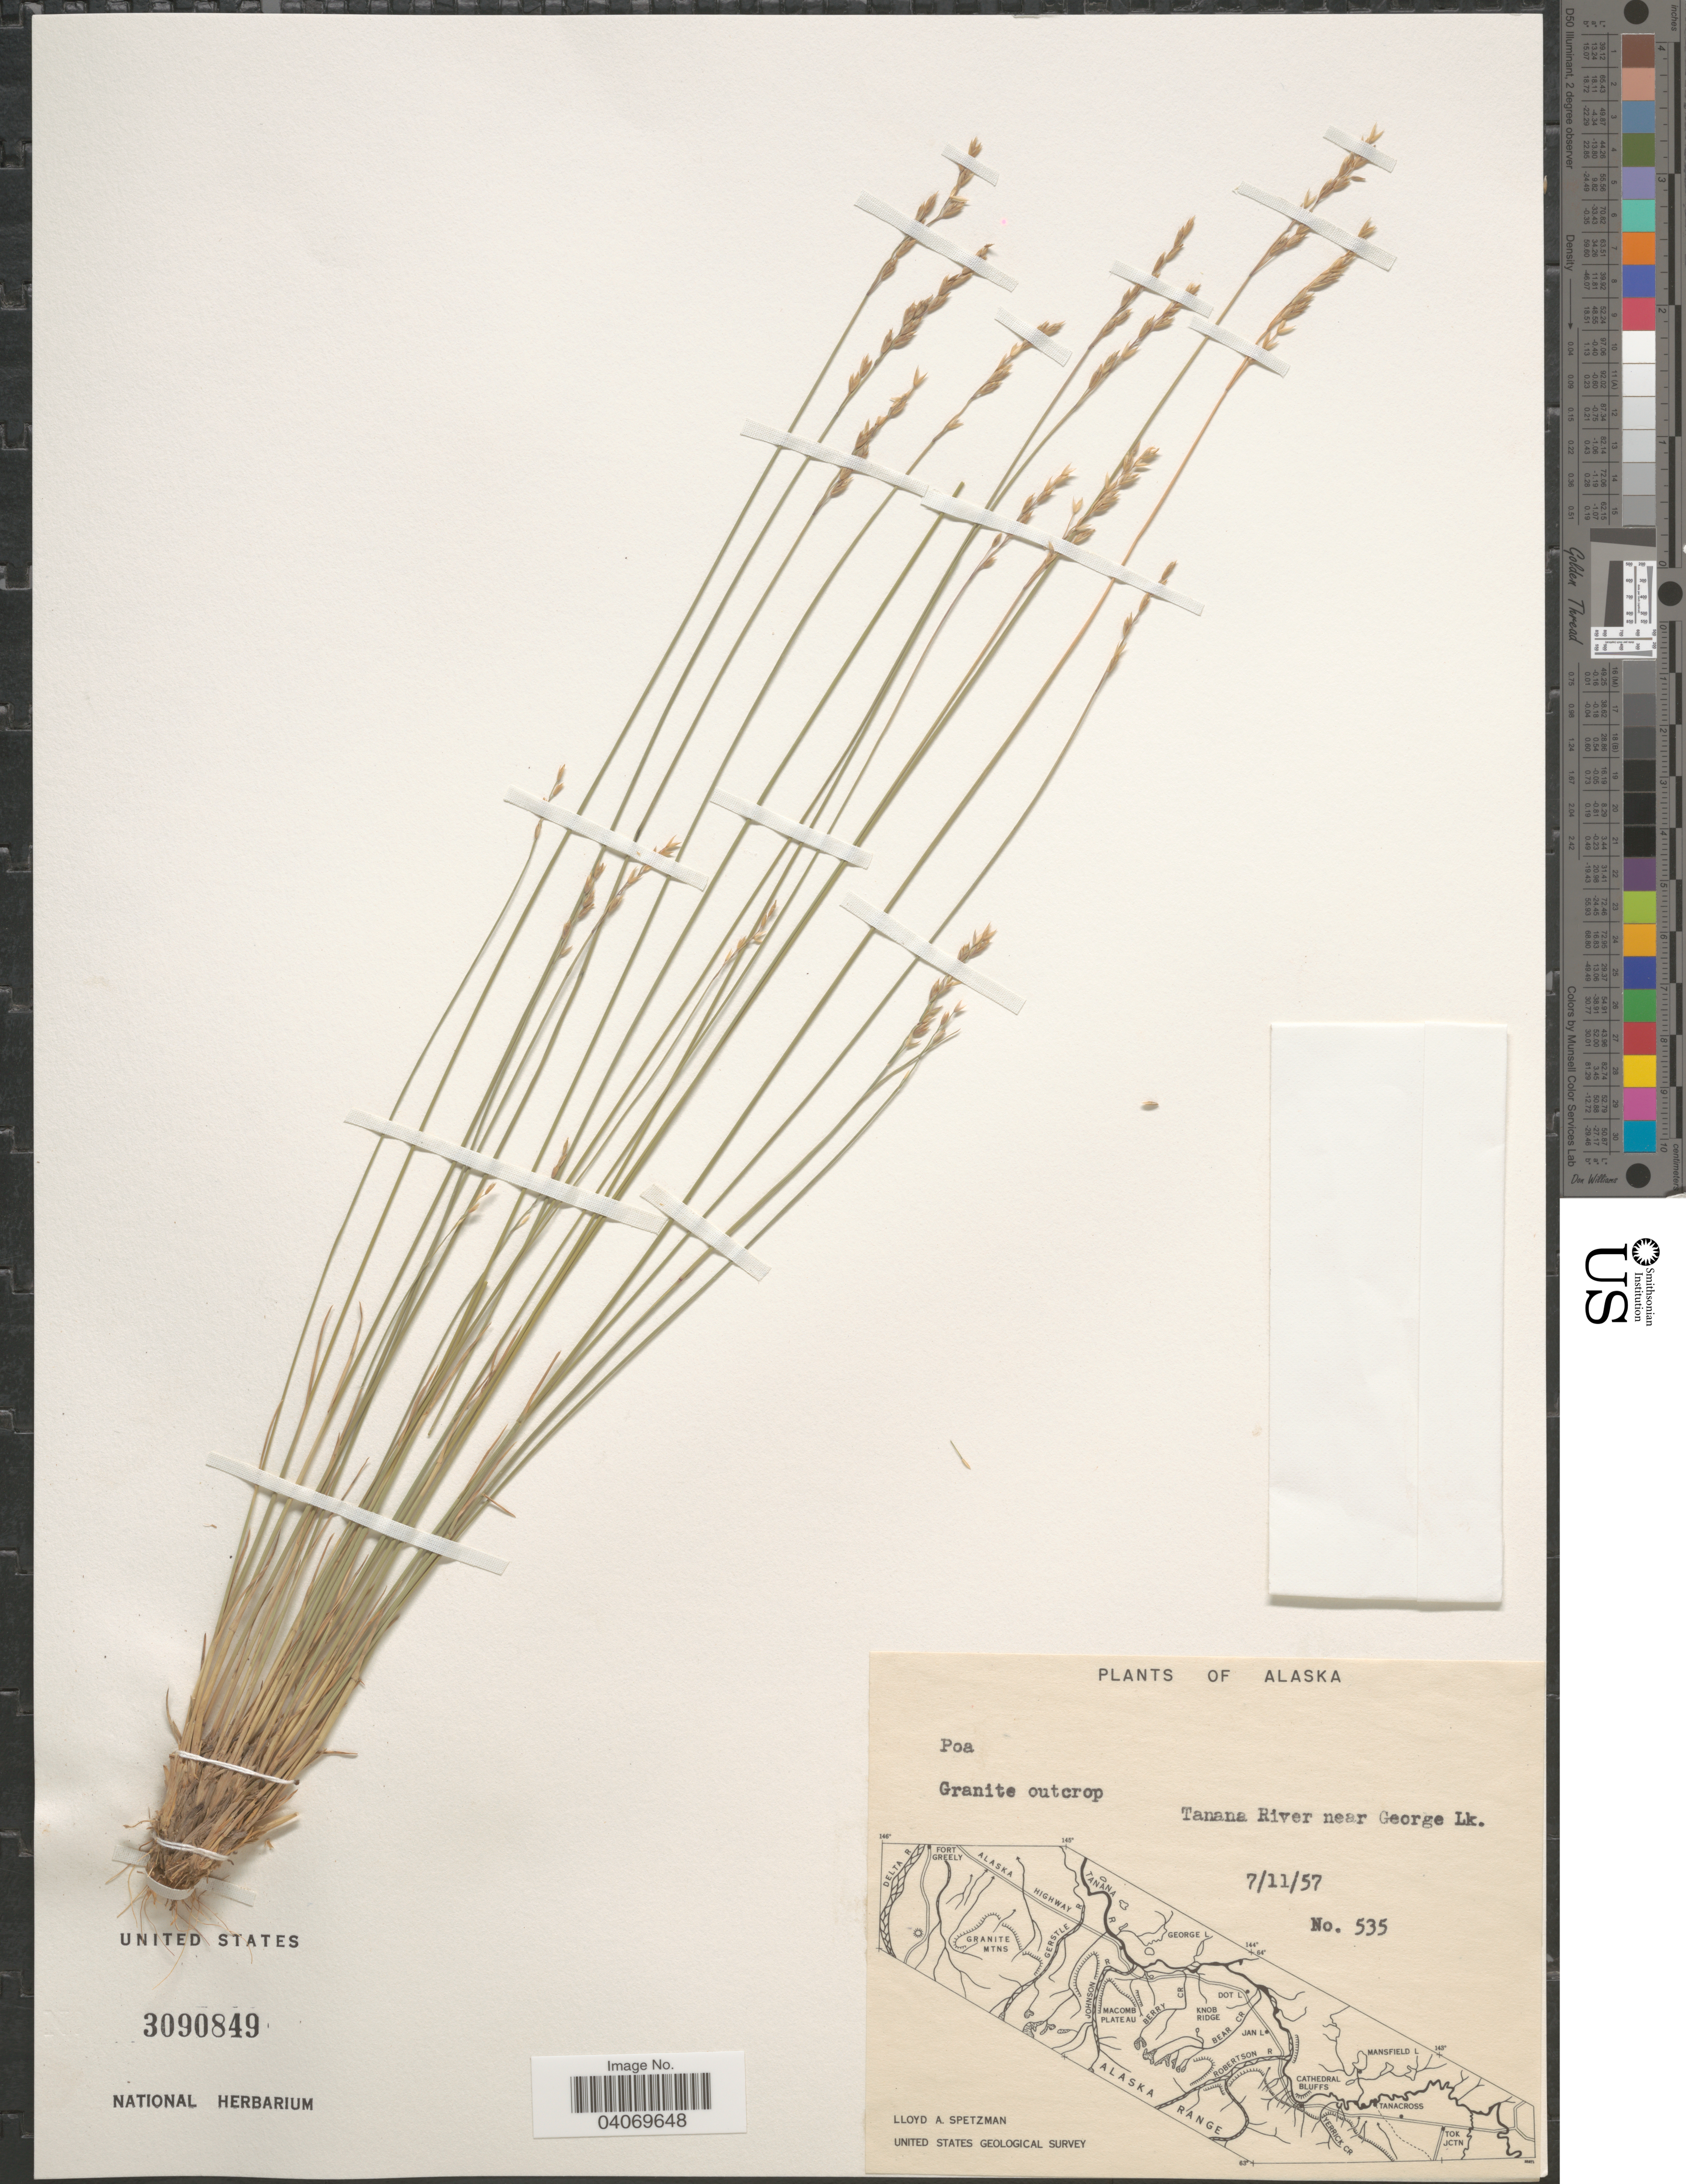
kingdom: Plantae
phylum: Tracheophyta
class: Liliopsida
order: Poales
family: Poaceae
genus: Poa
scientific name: Poa sp.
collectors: L. Spetzman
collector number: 535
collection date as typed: Transcribed d/m/y: 11/7/57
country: United States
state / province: Alaska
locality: Tanana River near George Lk. United States Geological Survey.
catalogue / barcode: US 3090849